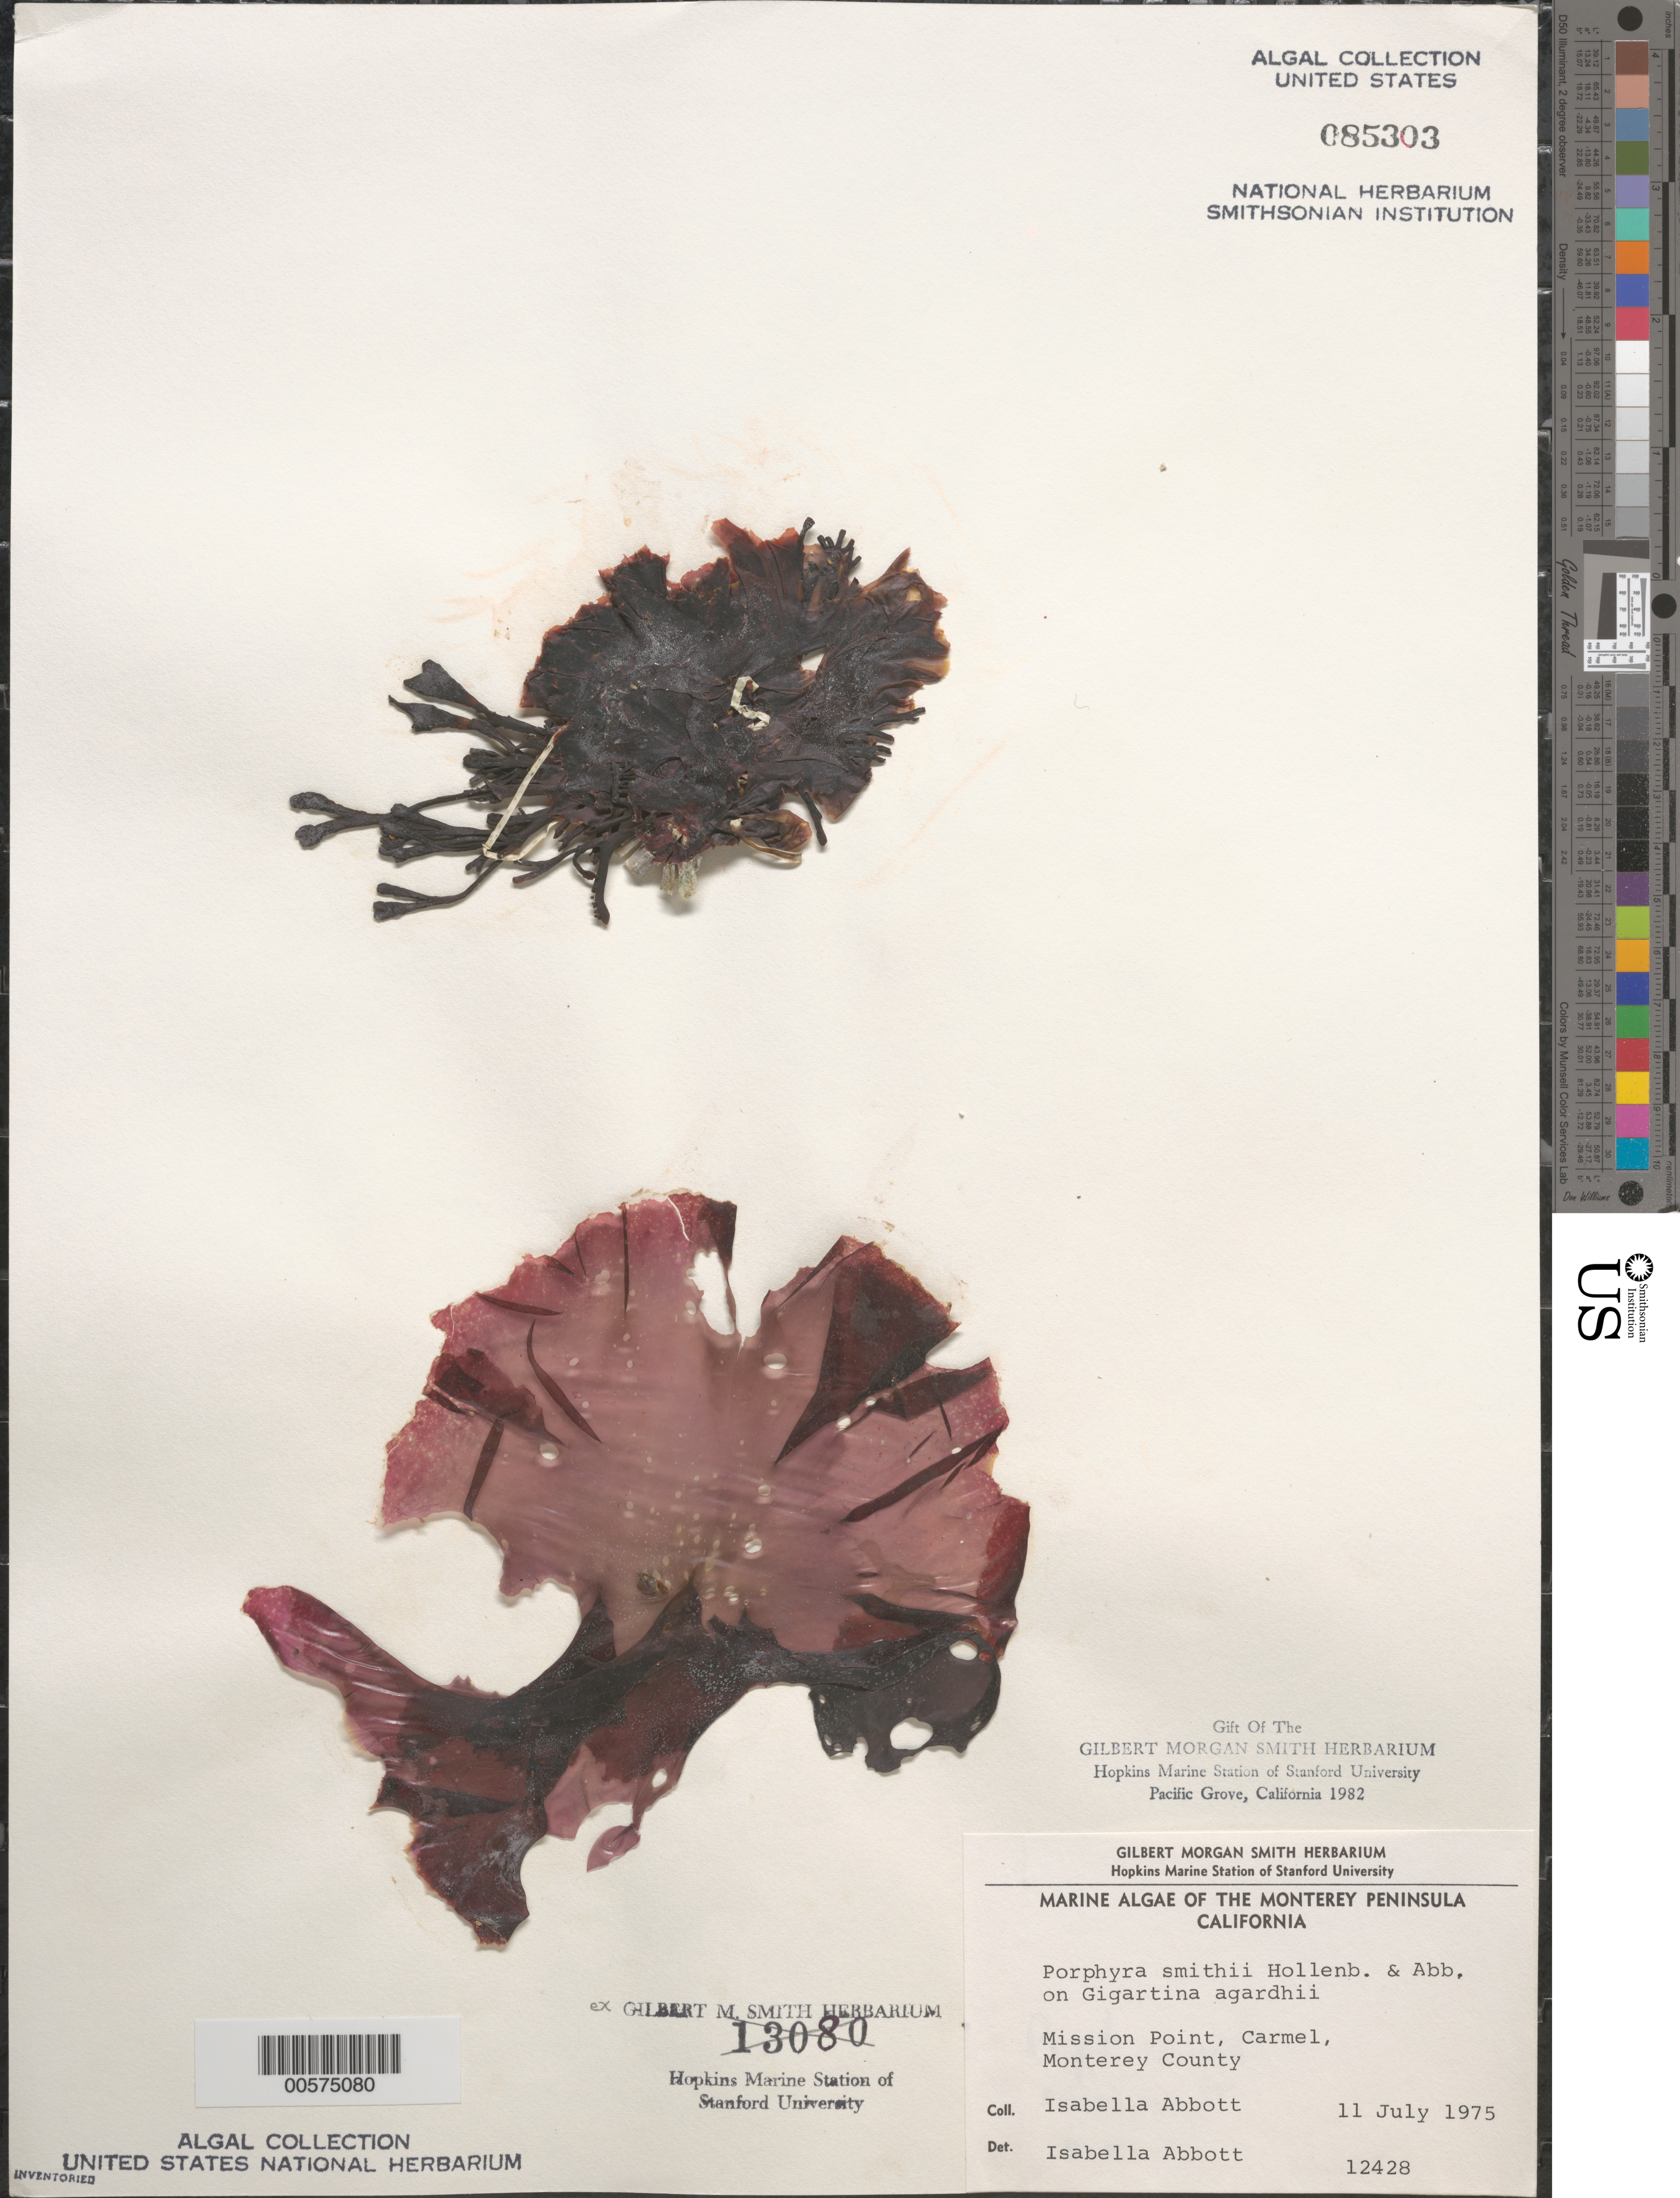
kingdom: Plantae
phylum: Rhodophyta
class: Bangiophyceae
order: Bangiales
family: Bangiaceae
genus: Pyropia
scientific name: Pyropia smithii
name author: (Hollenb. & I.A. Abbott) S.C. Lindstrom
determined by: Algae name updating Project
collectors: I. A. Abbott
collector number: IAA 12428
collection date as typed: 11 Jul 1975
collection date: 1975-07-11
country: United States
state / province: California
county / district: Monterey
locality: Mission Point, Carmel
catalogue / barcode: US 85303